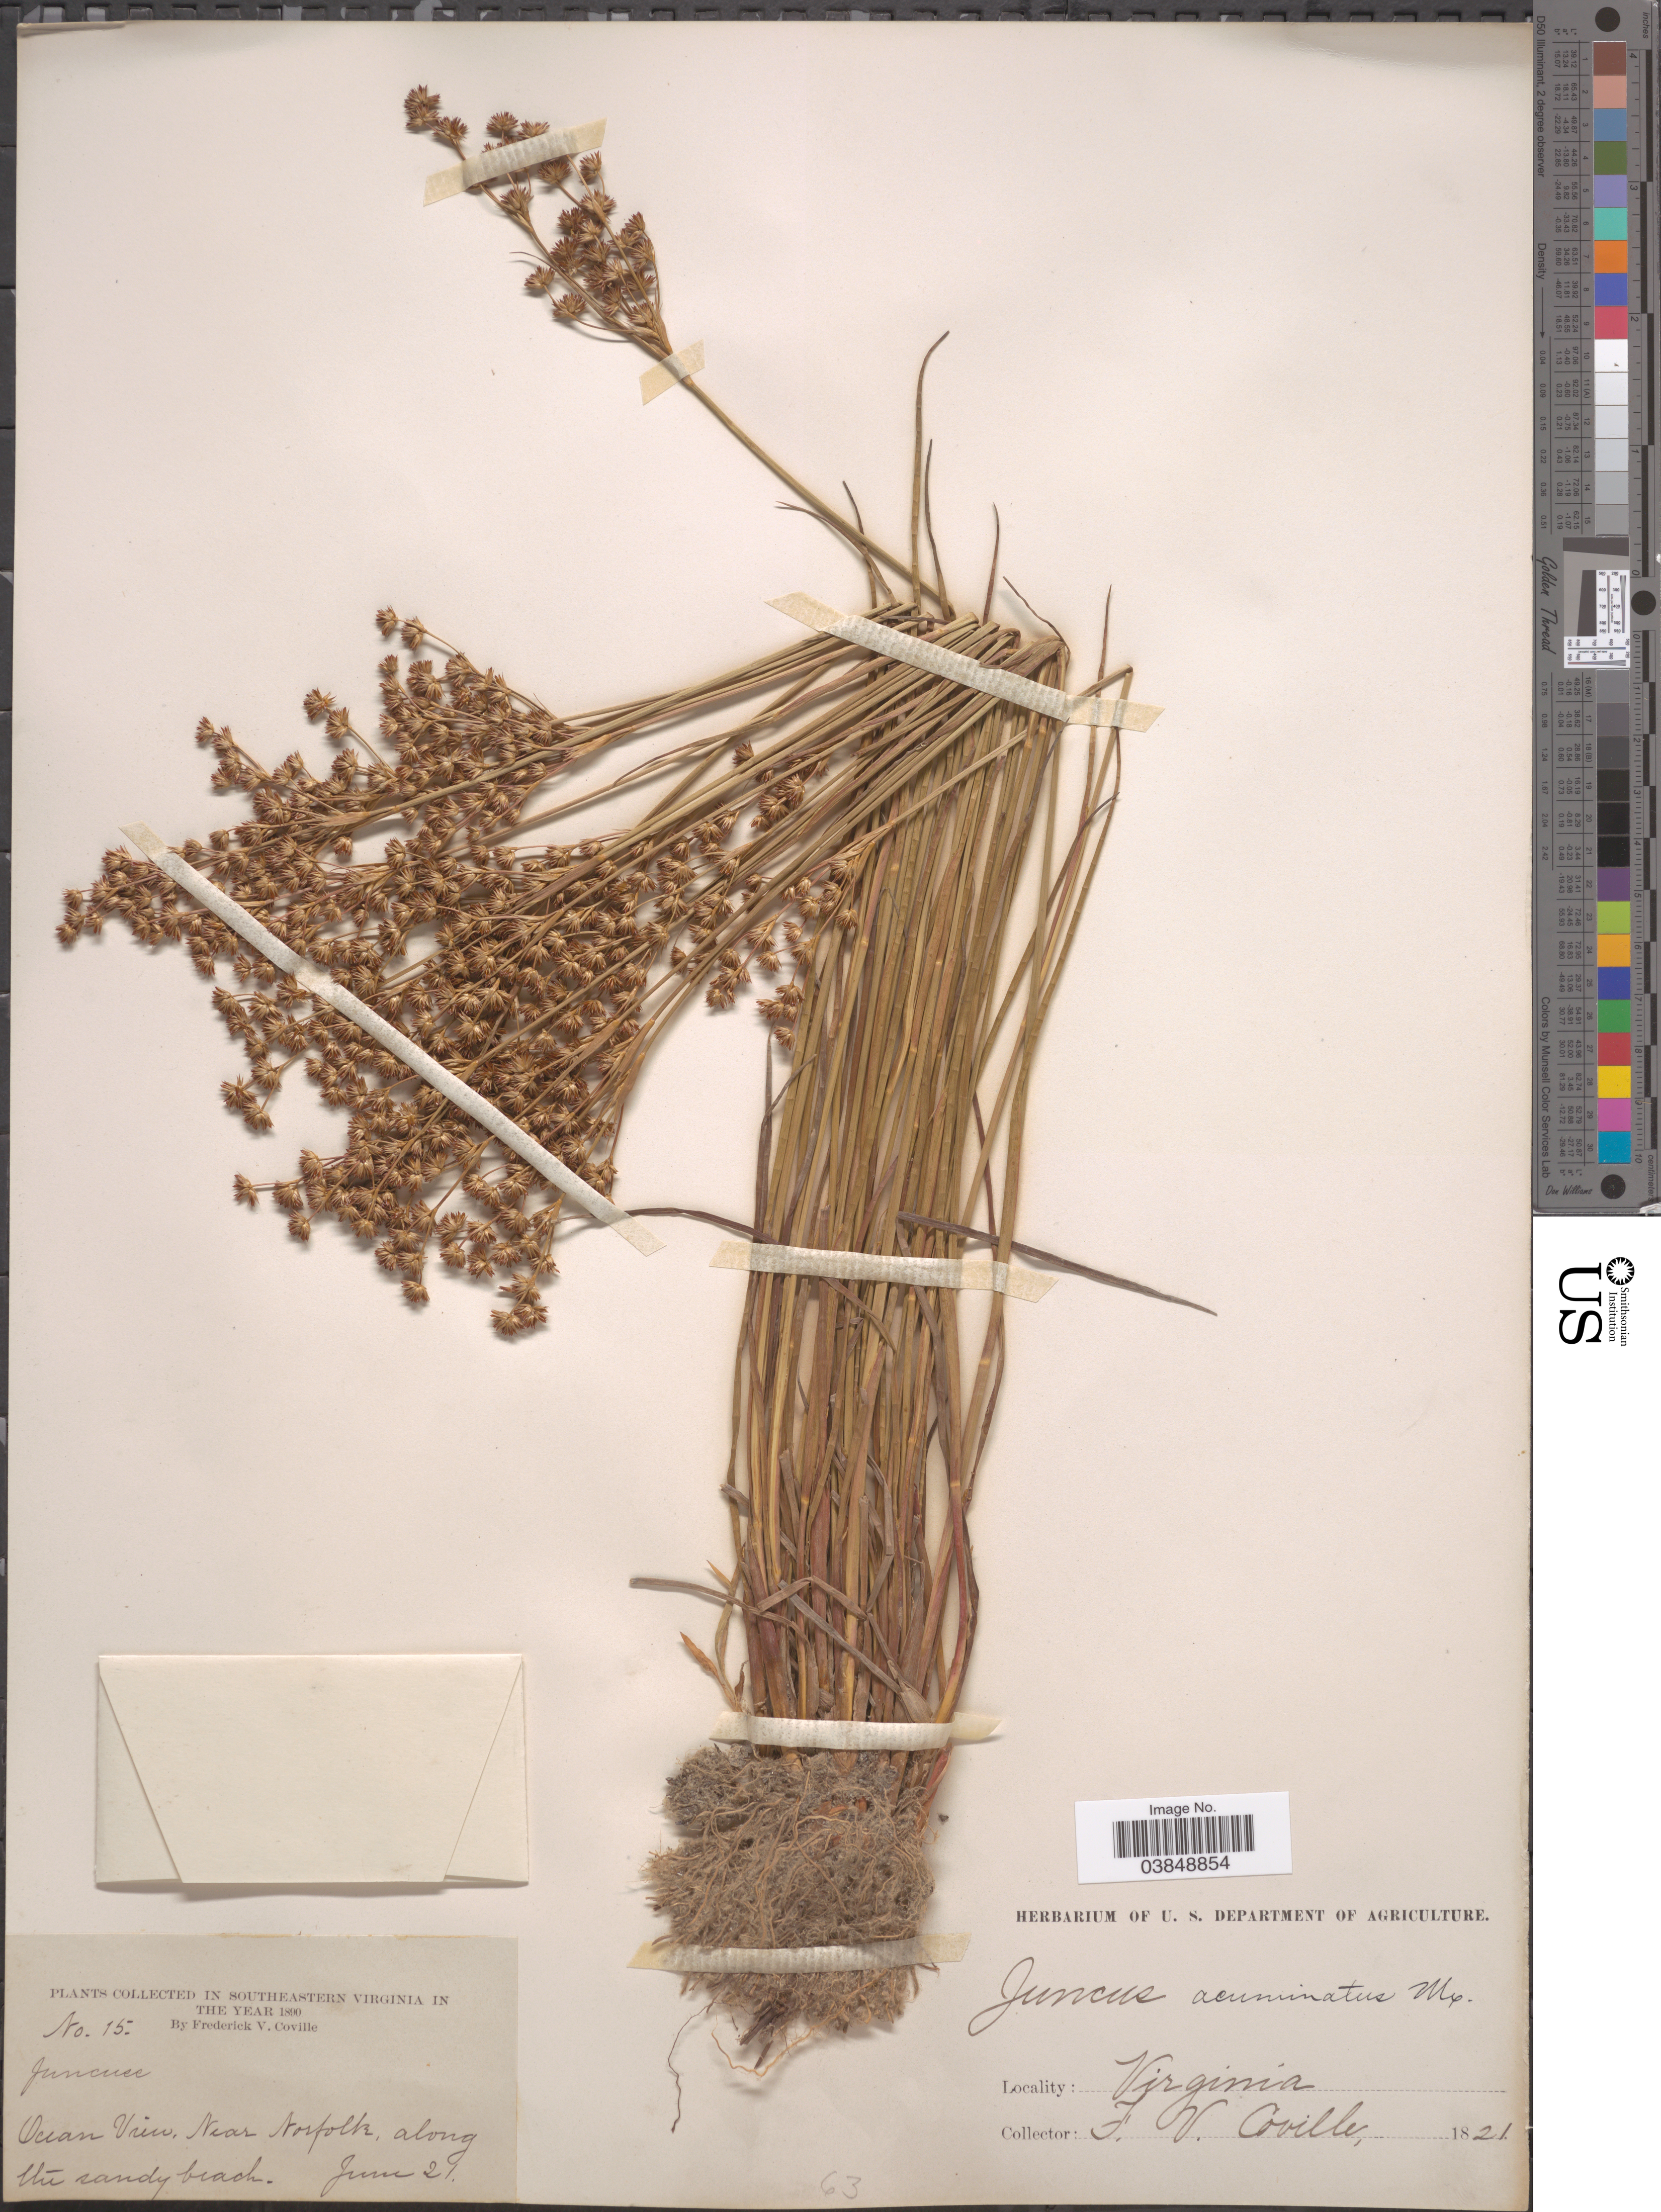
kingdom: Plantae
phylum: Tracheophyta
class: Liliopsida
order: Poales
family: Juncaceae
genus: Juncus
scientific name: Juncus acuminatus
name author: Michx.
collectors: F. V. Coville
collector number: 15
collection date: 1821-06-21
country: United States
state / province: Virginia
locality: In Southeastern Virginia. Ocean View, Near Norfolk.